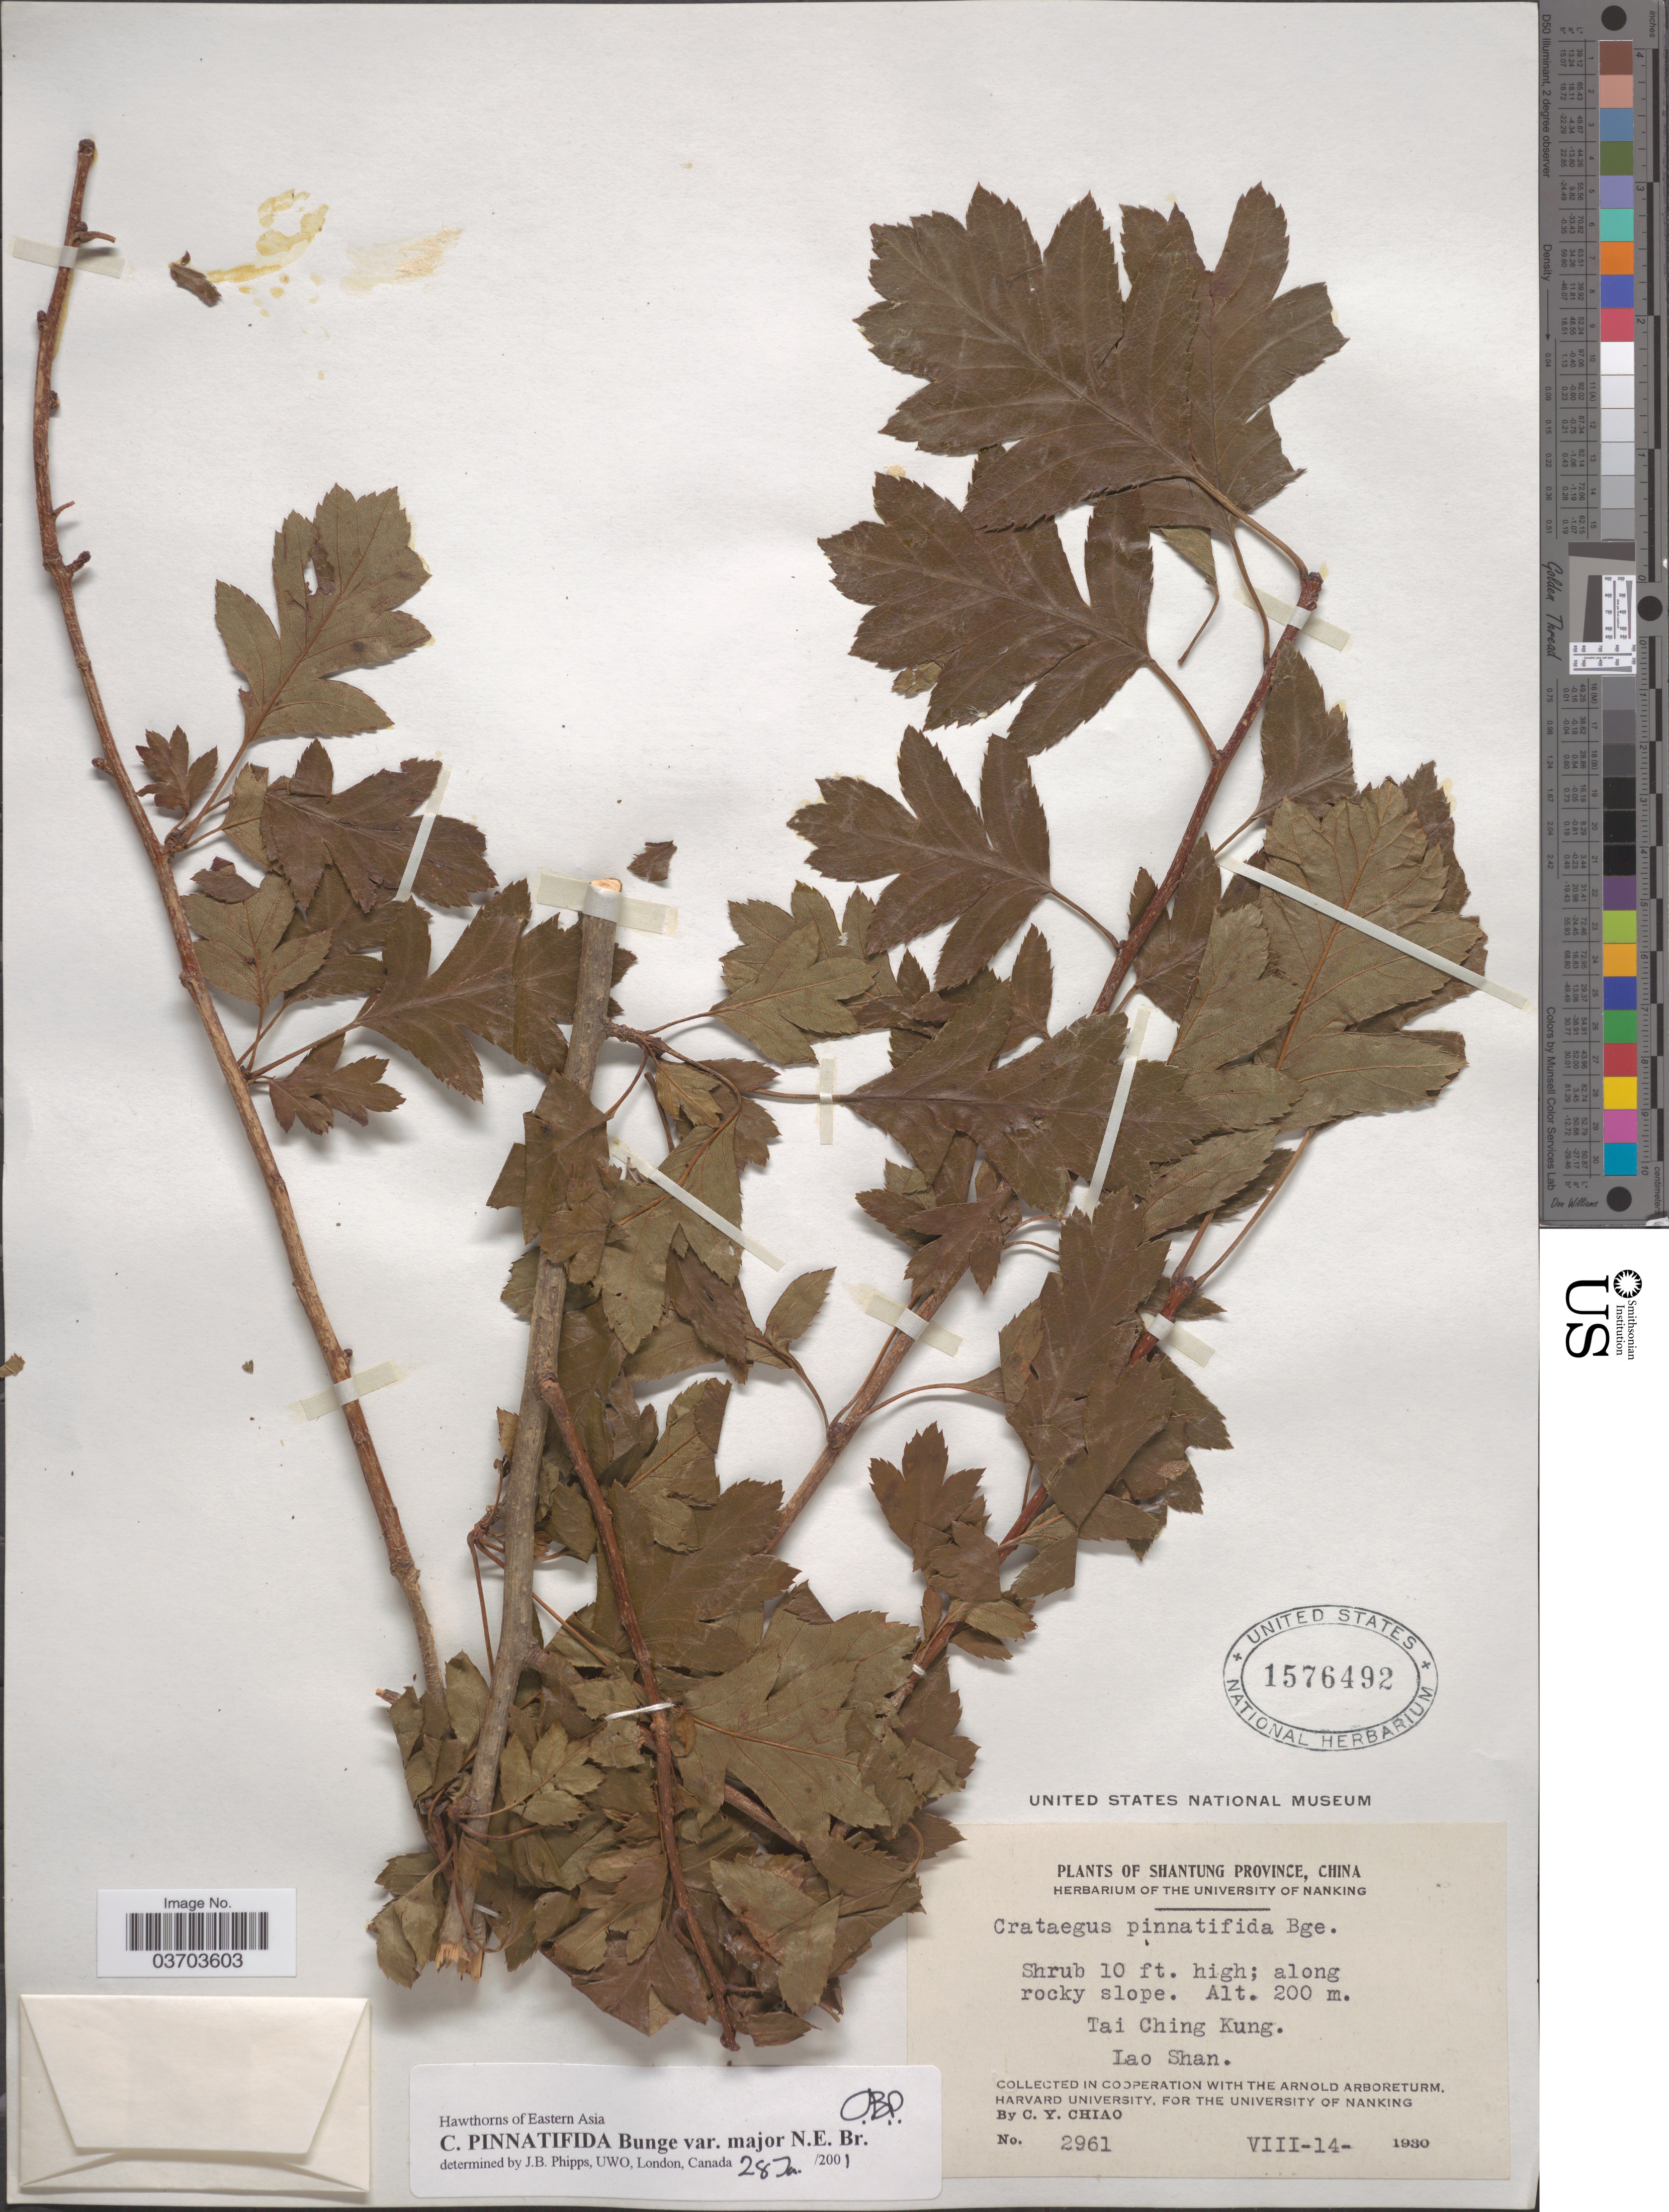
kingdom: Plantae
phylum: Tracheophyta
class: Magnoliopsida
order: Rosales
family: Rosaceae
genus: Crataegus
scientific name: Crataegus pinnatifida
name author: Bunge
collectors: C. Y. Chiao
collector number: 2961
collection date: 1930-08-14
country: China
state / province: Shandong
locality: Shantung Province. Tai Ching Kung. Lao Shan.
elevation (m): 200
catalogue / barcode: US 1576492